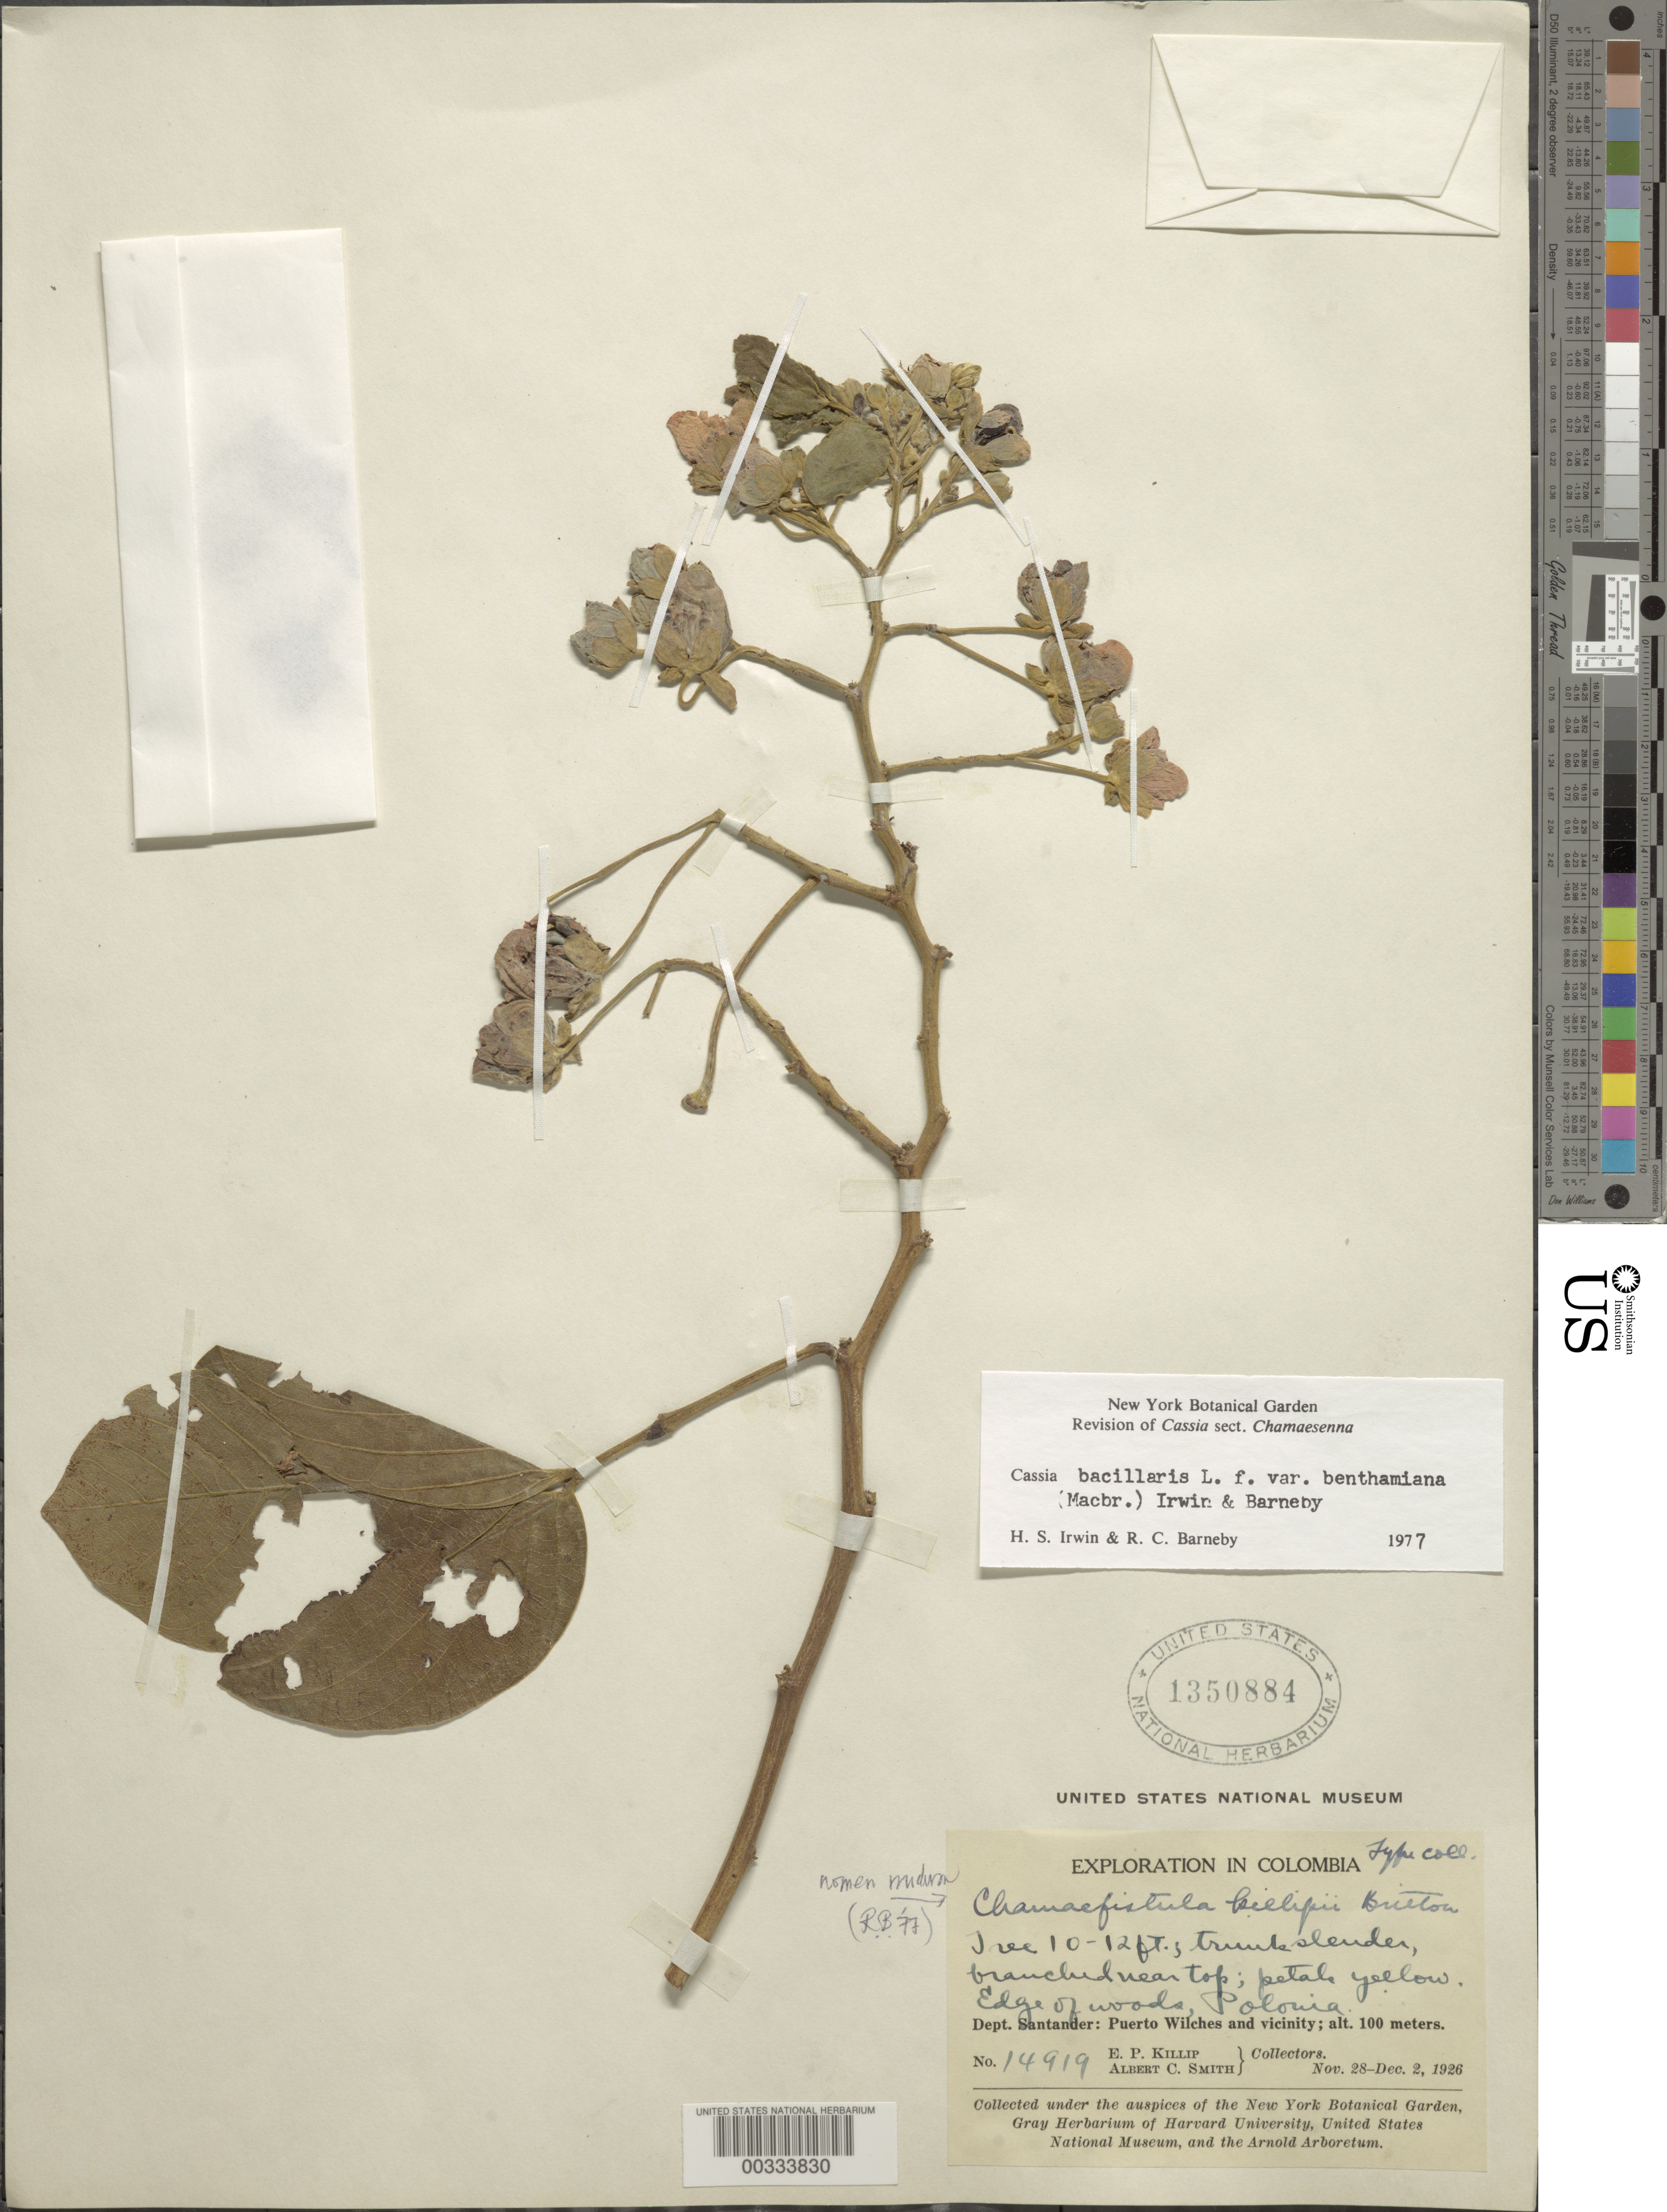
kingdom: Plantae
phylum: Tracheophyta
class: Magnoliopsida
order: Fabales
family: Fabaceae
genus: Senna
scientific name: Senna bacillaris var. benthamiana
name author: (J.F. Macbr.) H.S. Irwin & Barneby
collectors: E. P. Killip & A. C. Smith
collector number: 14919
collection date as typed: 28 Nov 1926 to 02 Dec 1926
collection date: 1926-11-28/1926-12-02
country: Colombia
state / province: Santander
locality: Polonia; Puerto Wilches and vicinity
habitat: Edge of woods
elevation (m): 100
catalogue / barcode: US 1350884